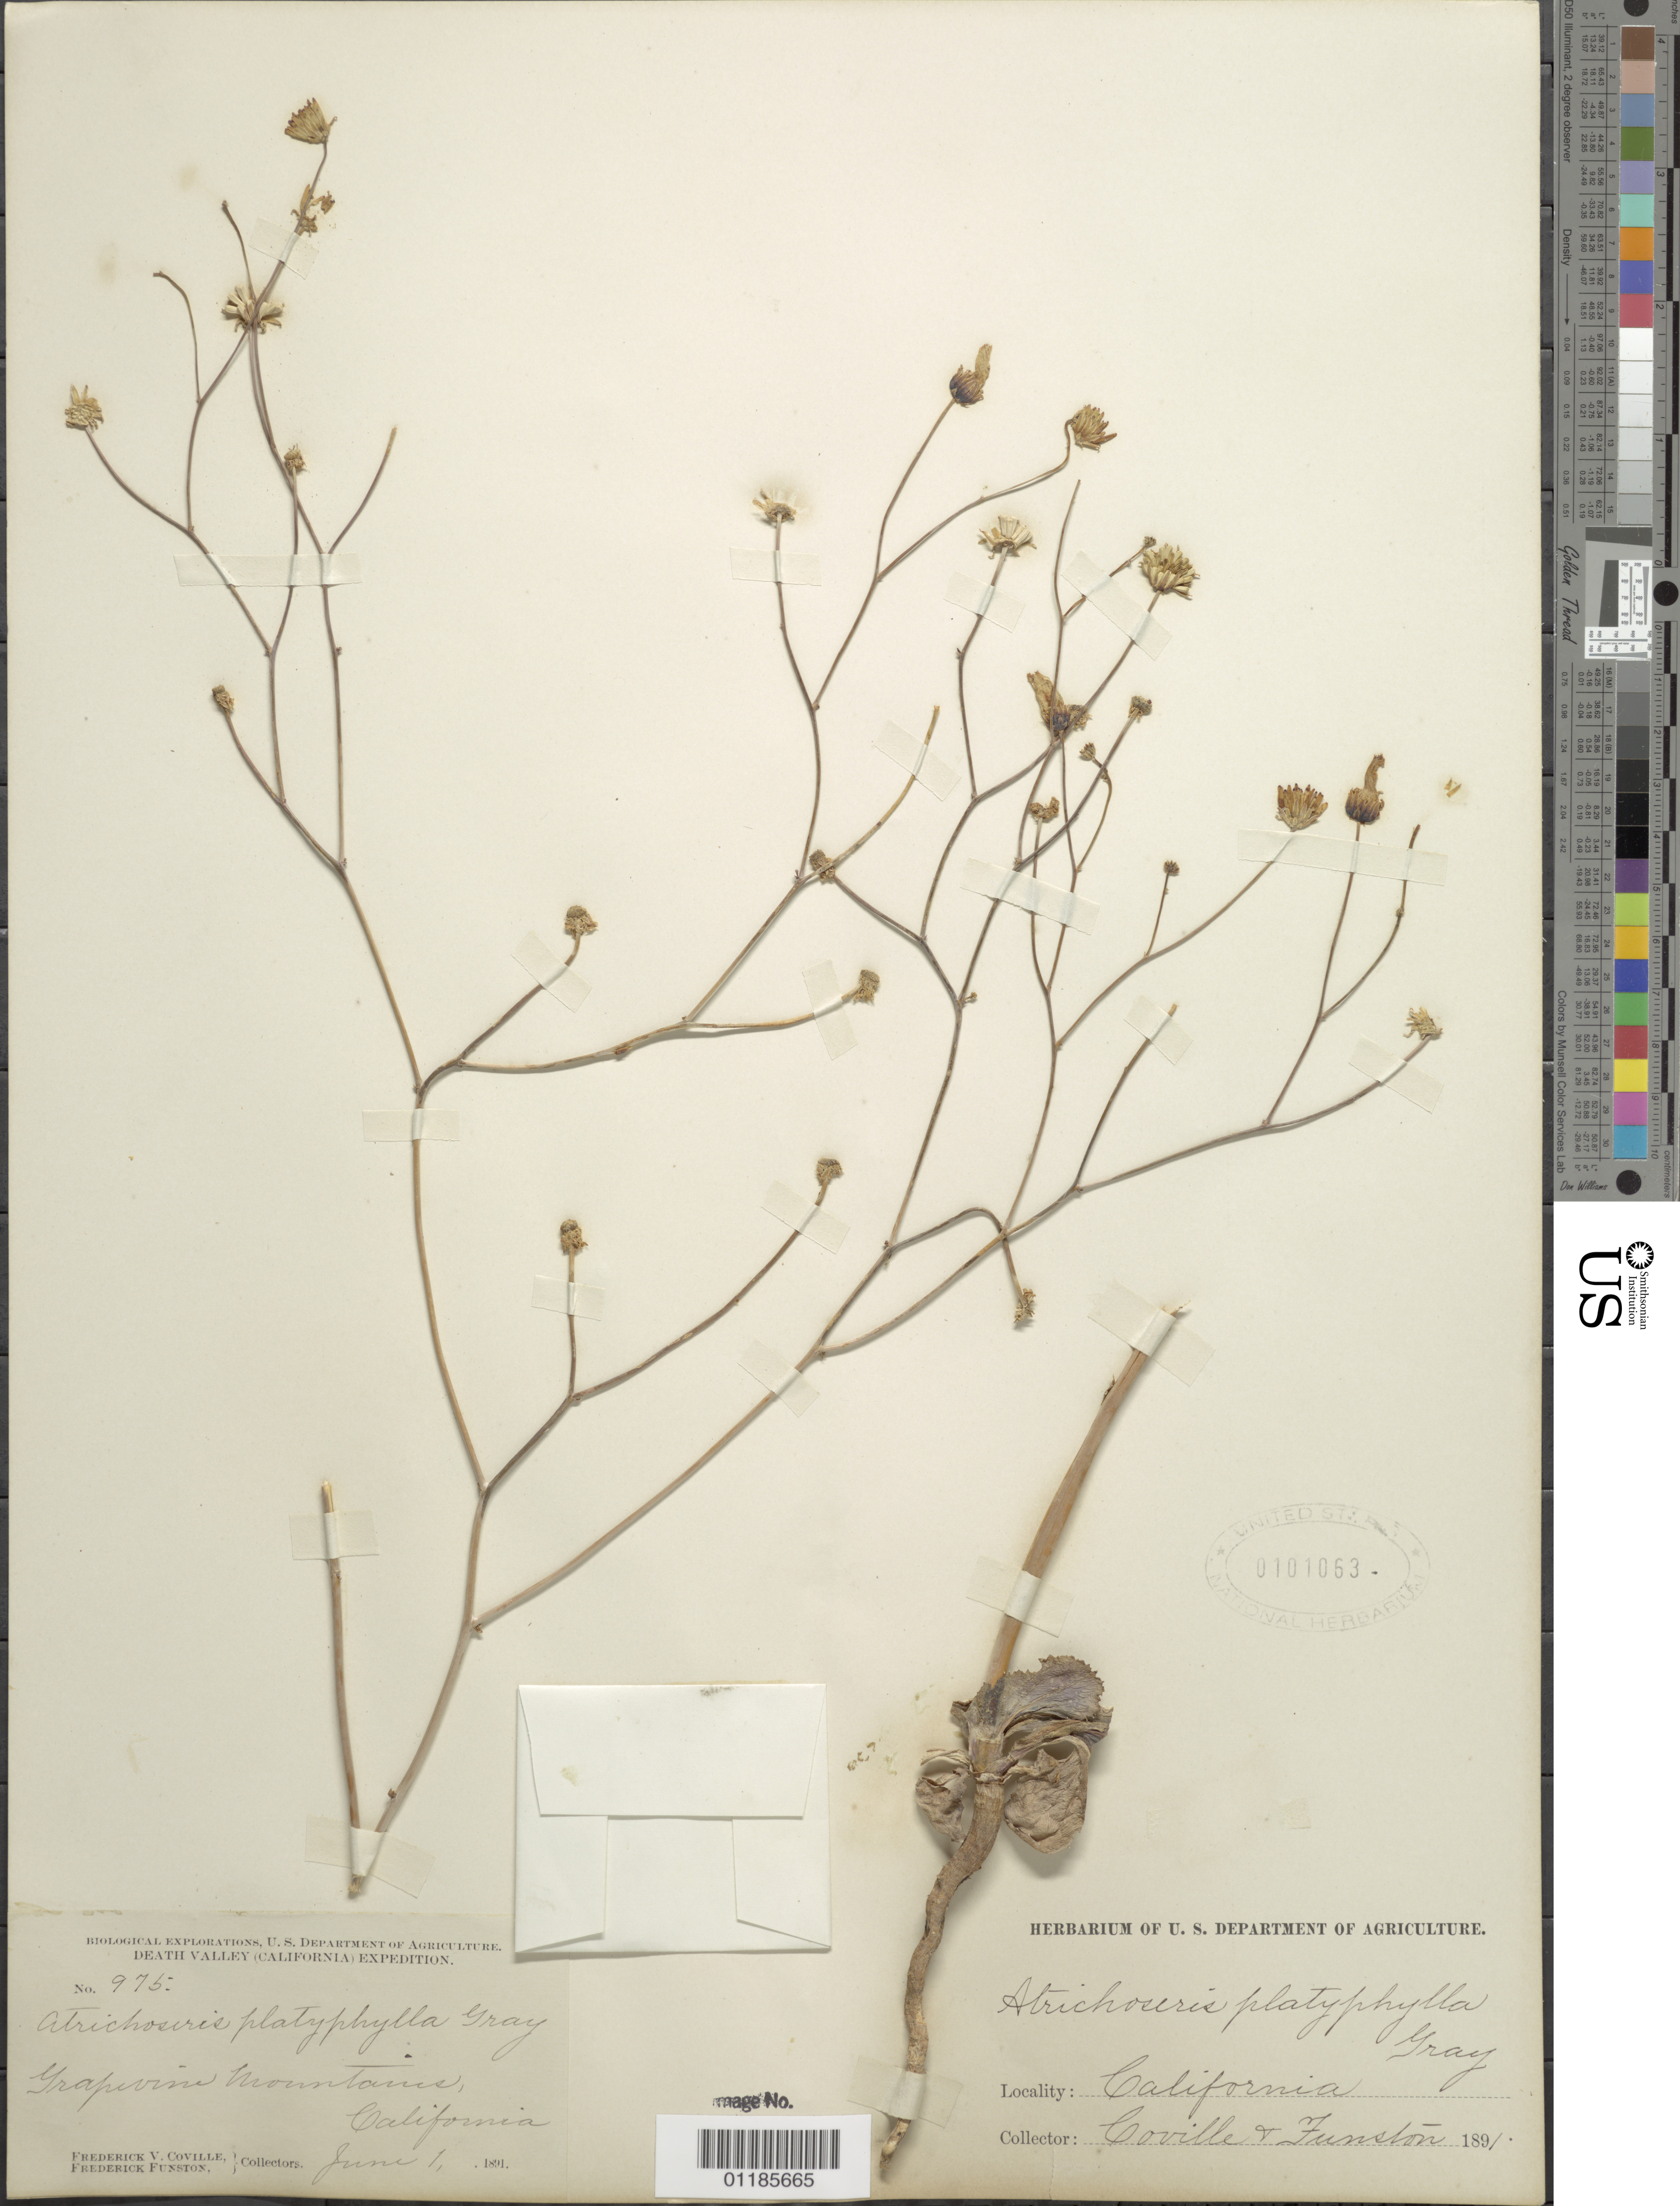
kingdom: Plantae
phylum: Tracheophyta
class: Magnoliopsida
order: Asterales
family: Asteraceae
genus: Atrichoseris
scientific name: Atrichoseris platyphylla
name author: A. Gray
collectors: F. V. Coville & F. Funston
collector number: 975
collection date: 1891-06-01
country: United States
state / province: California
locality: Grapevine Mountains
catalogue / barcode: US 101063